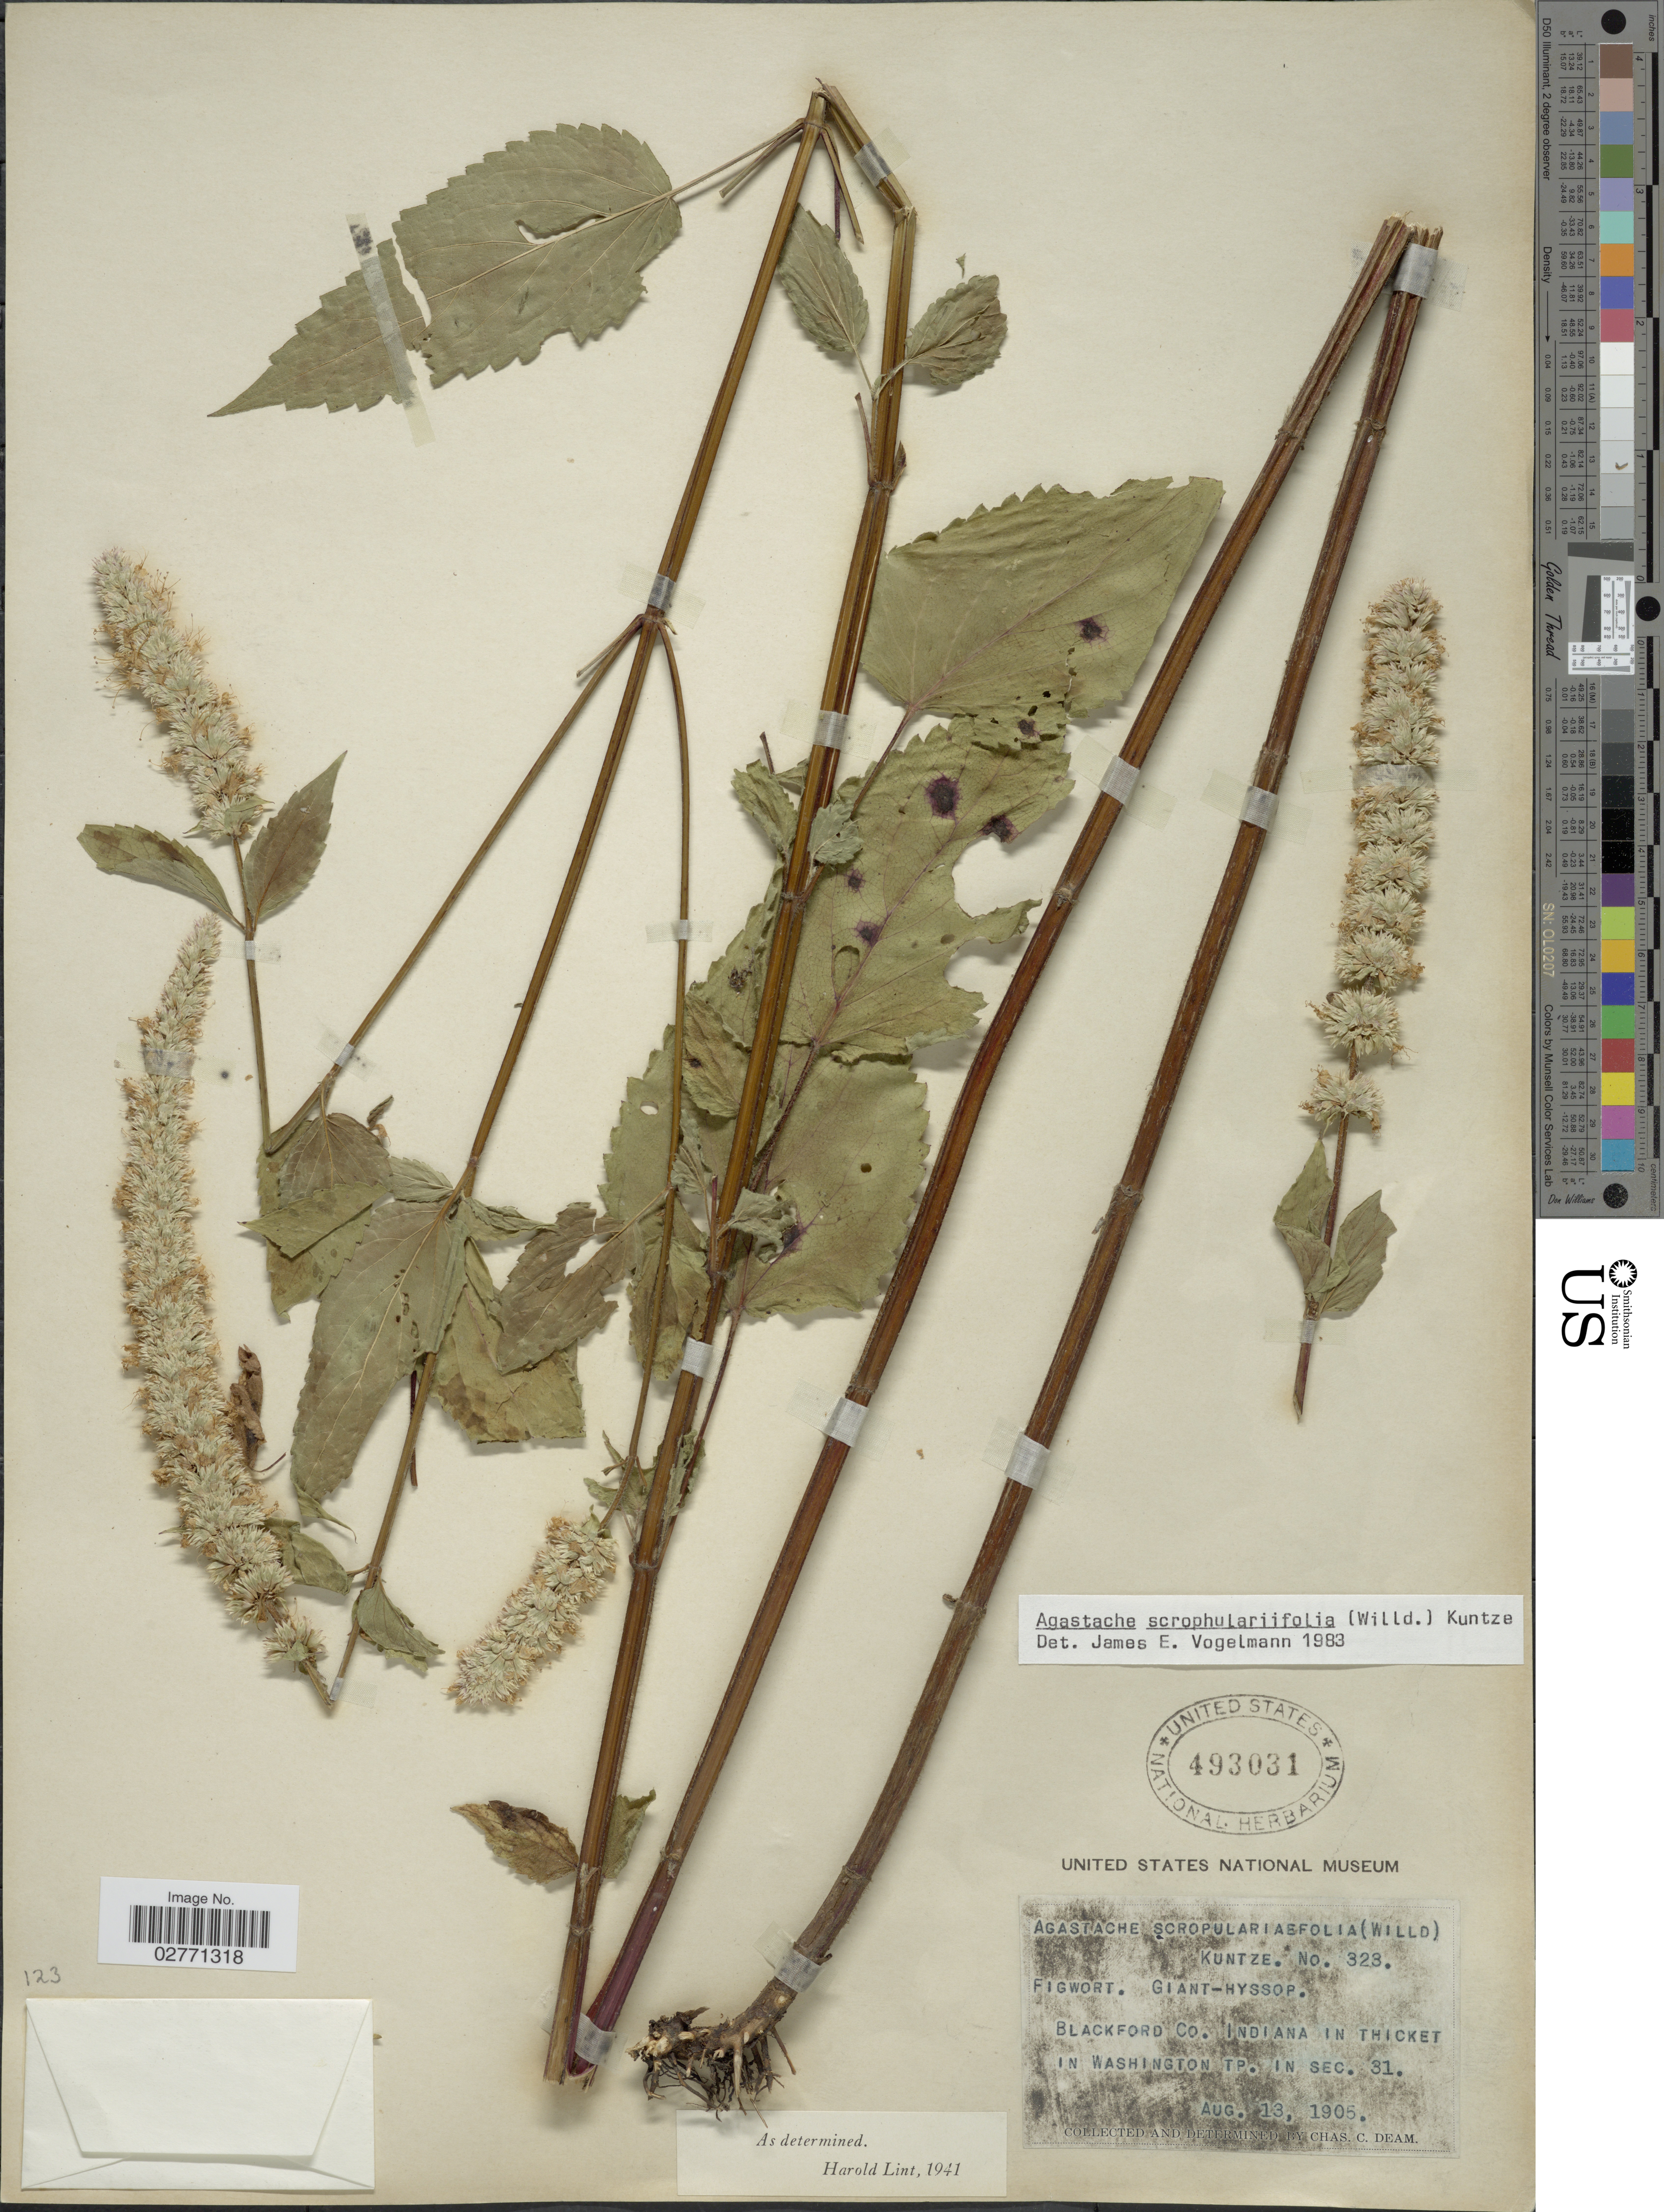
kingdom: Plantae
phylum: Tracheophyta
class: Magnoliopsida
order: Lamiales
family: Lamiaceae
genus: Agastache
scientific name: Agastache scrophulariifolia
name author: (Willd.) Kuntze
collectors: C. C. Deam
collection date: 1905-08-13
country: United States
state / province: Indiana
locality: Blackford Co. Indiana in thicket in Washington TP.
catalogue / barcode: US 493031